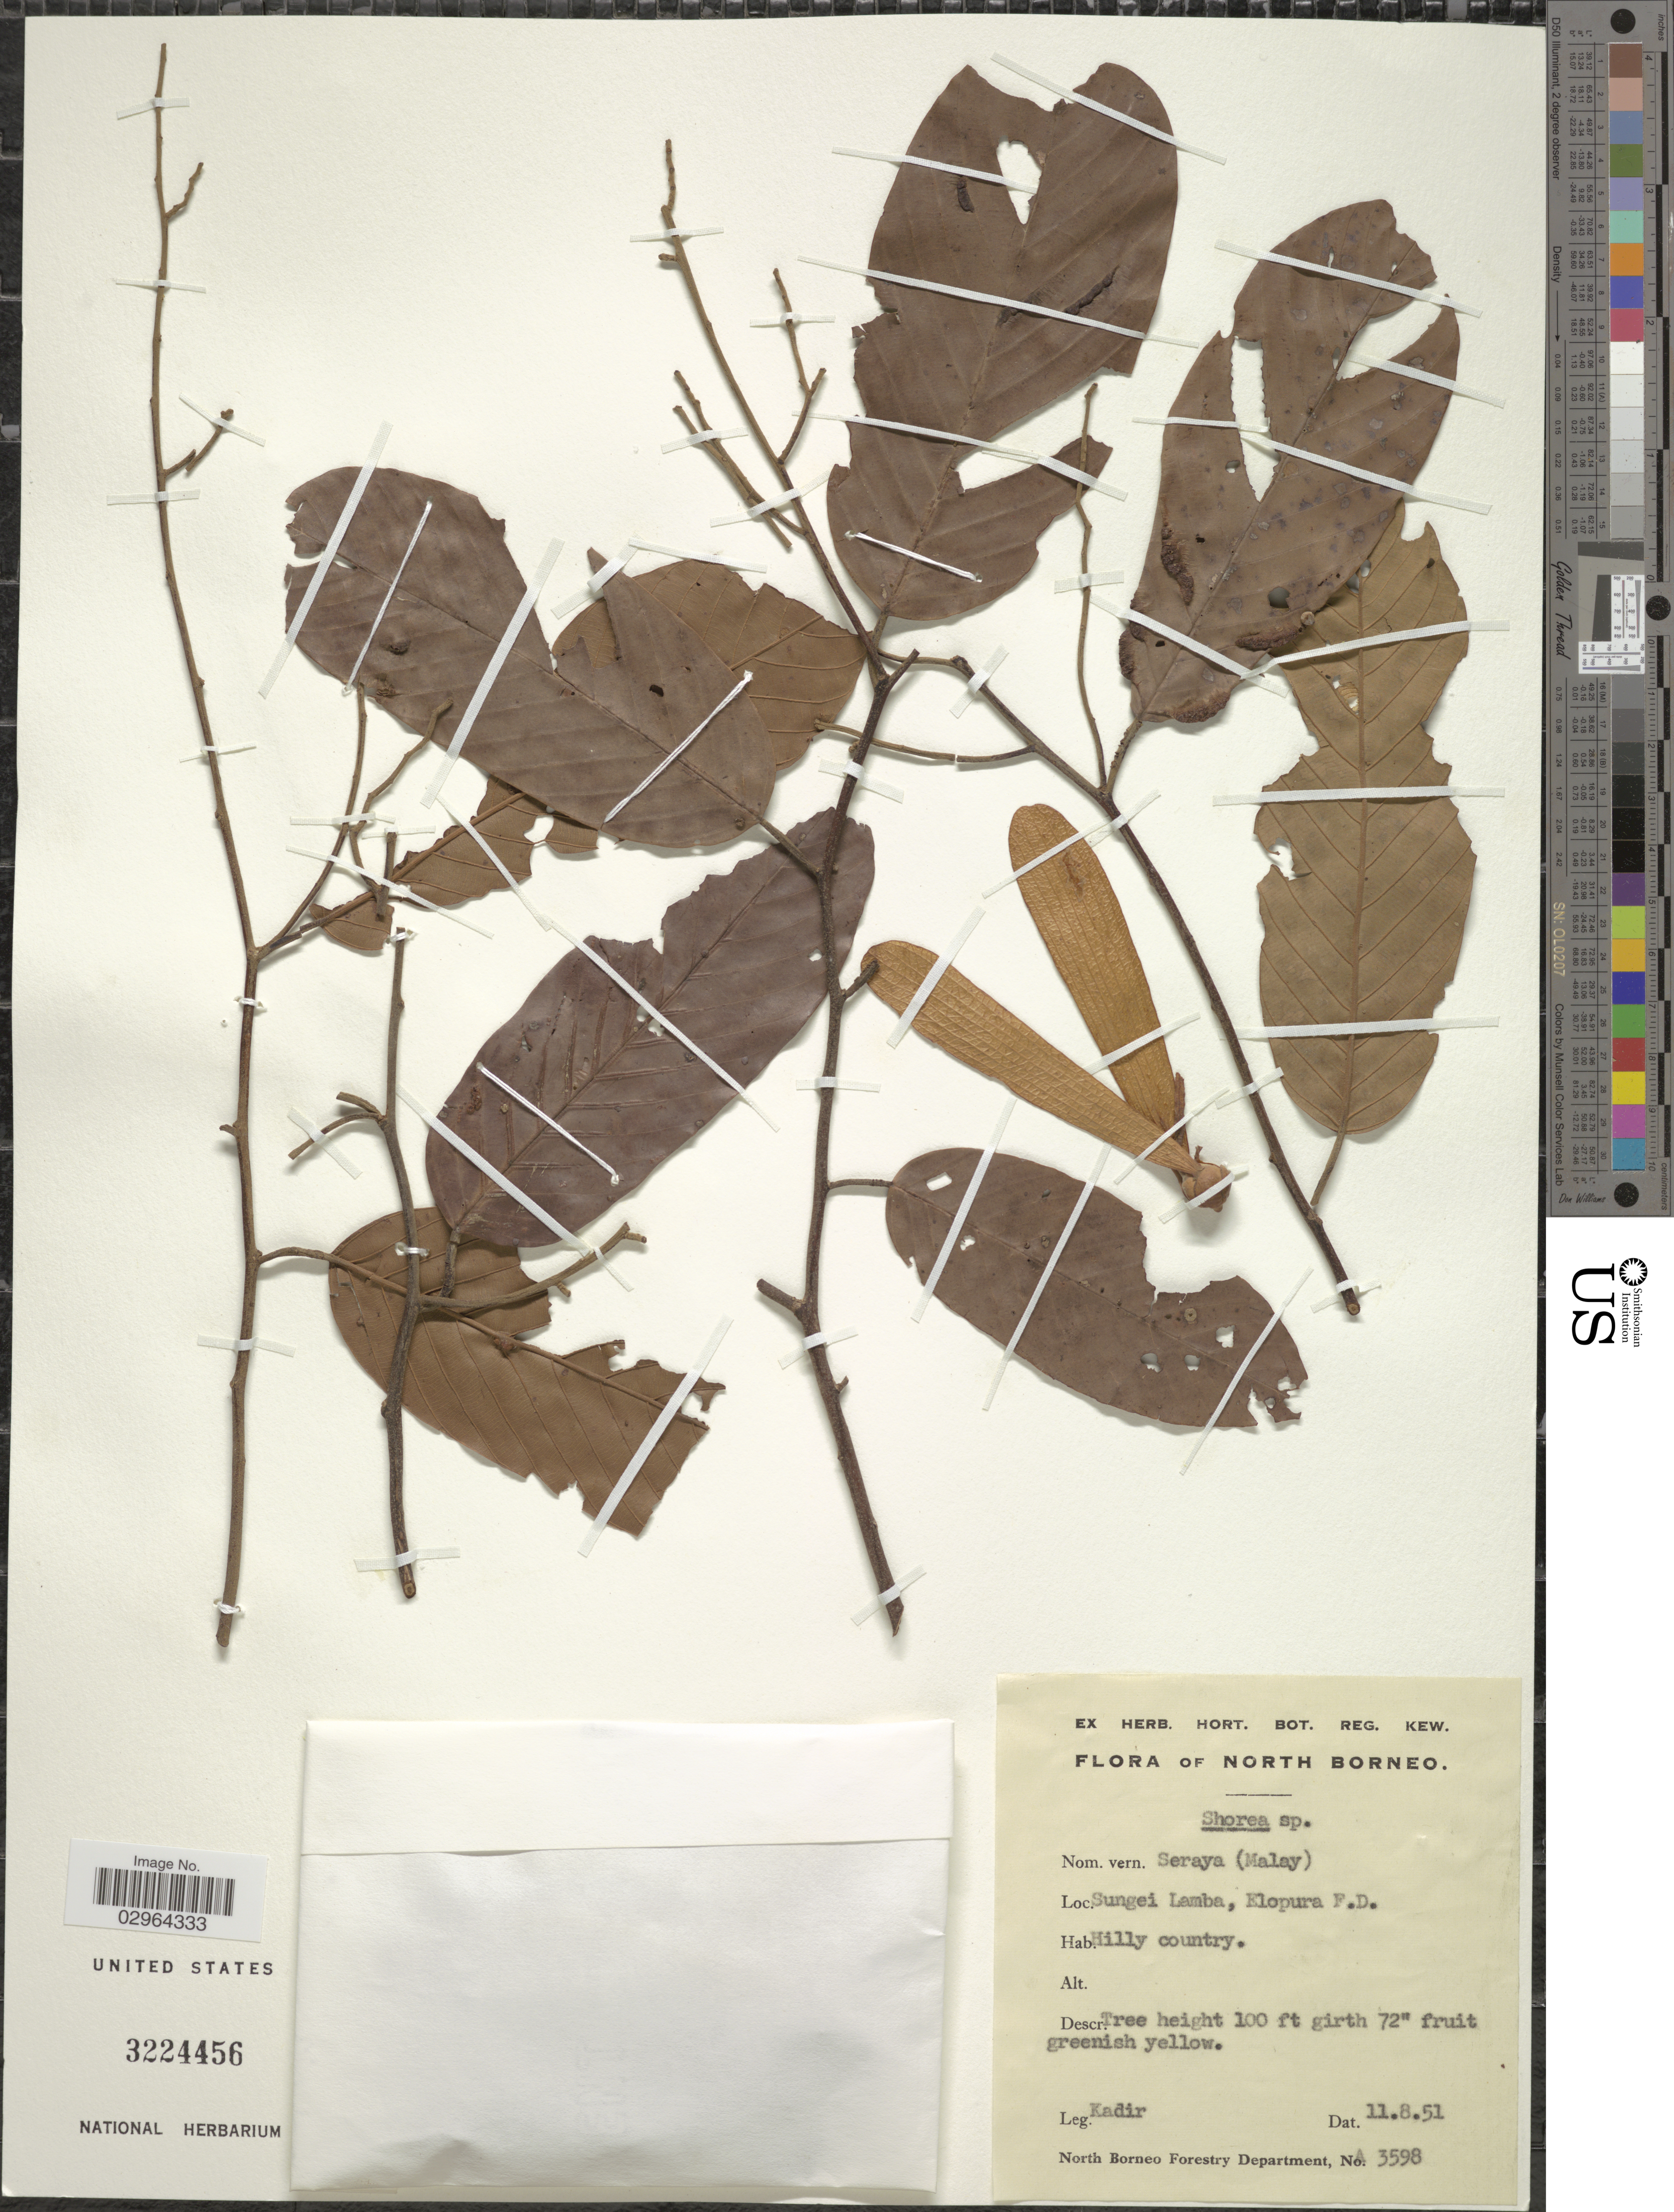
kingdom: Plantae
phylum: Tracheophyta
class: Magnoliopsida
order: Malvales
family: Dipterocarpaceae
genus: Rubroshorea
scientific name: Rubroshorea leprosula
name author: (Miq.) P.S. Ashton & J. Heck.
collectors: -. Kadir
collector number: A3598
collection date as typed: Transcribed d/m/y: 11/8/51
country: Malaysia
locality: North Borneo. Sungei Lamba, Elopura F.D.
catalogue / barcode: US 3224456